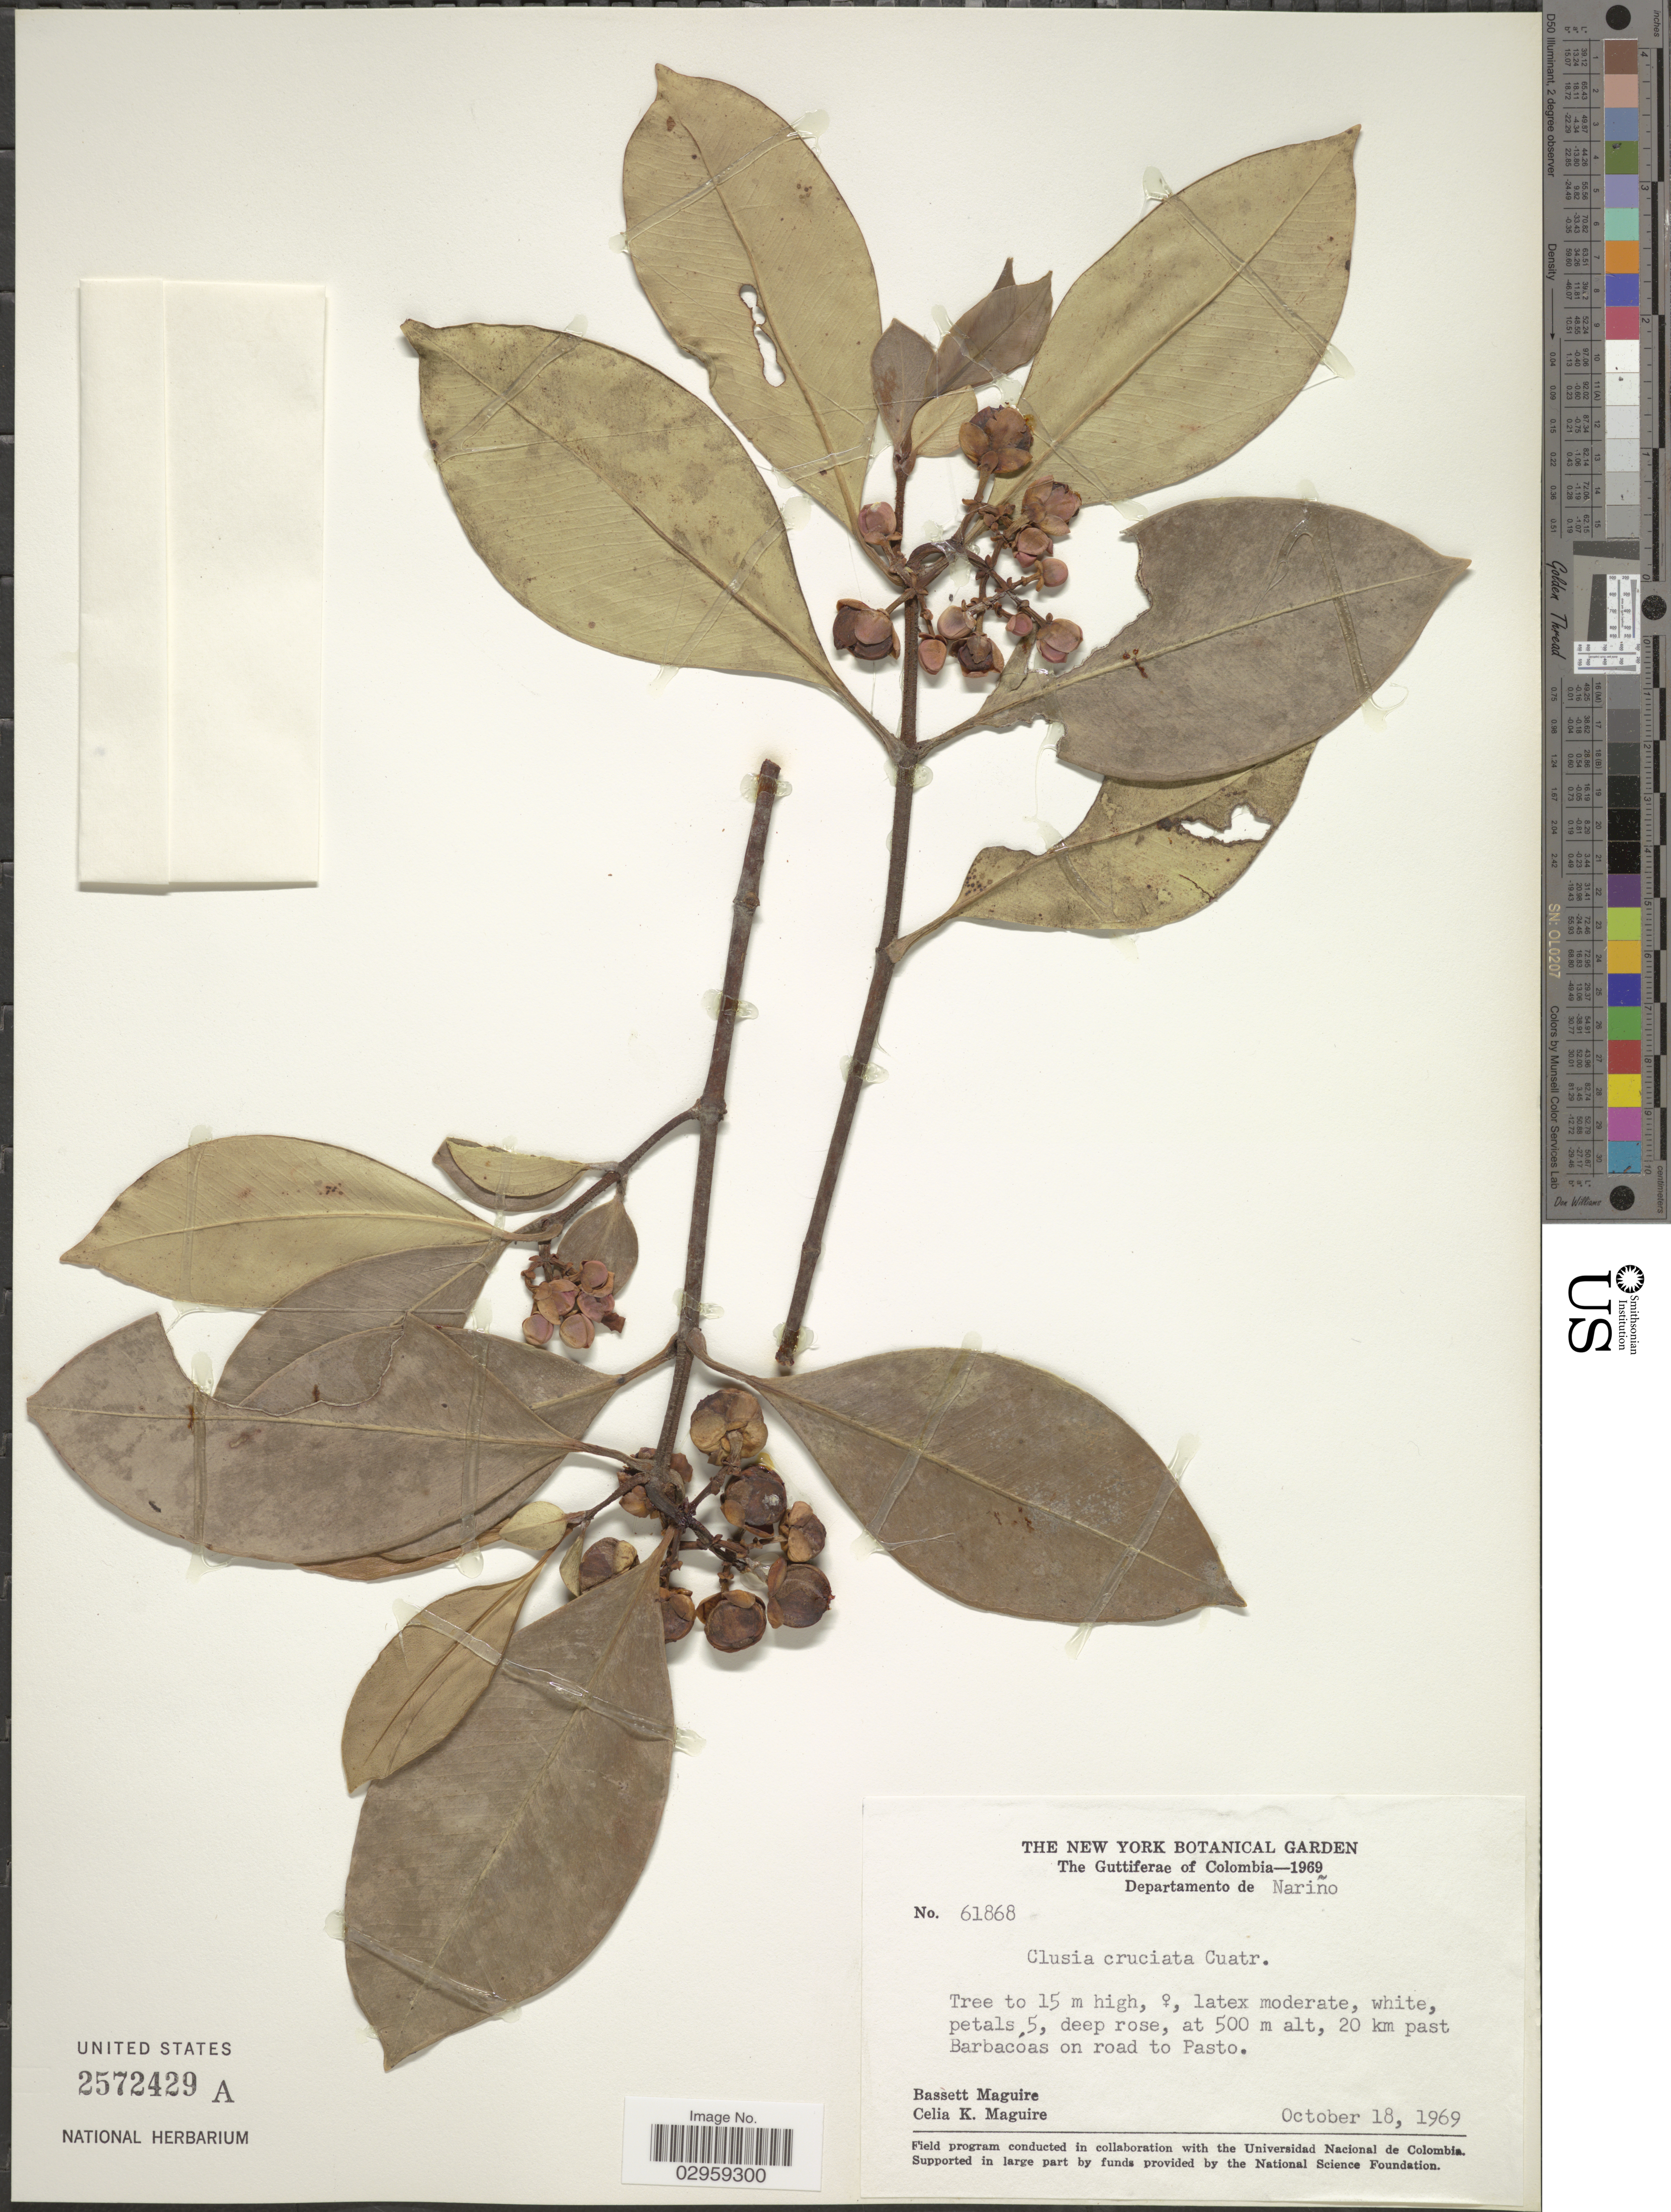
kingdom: Plantae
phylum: Tracheophyta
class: Magnoliopsida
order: Malpighiales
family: Clusiaceae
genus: Clusia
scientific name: Clusia cruciata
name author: Cuatrec.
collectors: B. Maguire & C. K. Maguire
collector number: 61868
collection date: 1969-10-18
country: Colombia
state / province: Nariño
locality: The Guttiferae of Colombia. Departamento de Nariño. 20 km past Barbacoas on road to Pasto.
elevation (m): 500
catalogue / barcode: US 2572429A